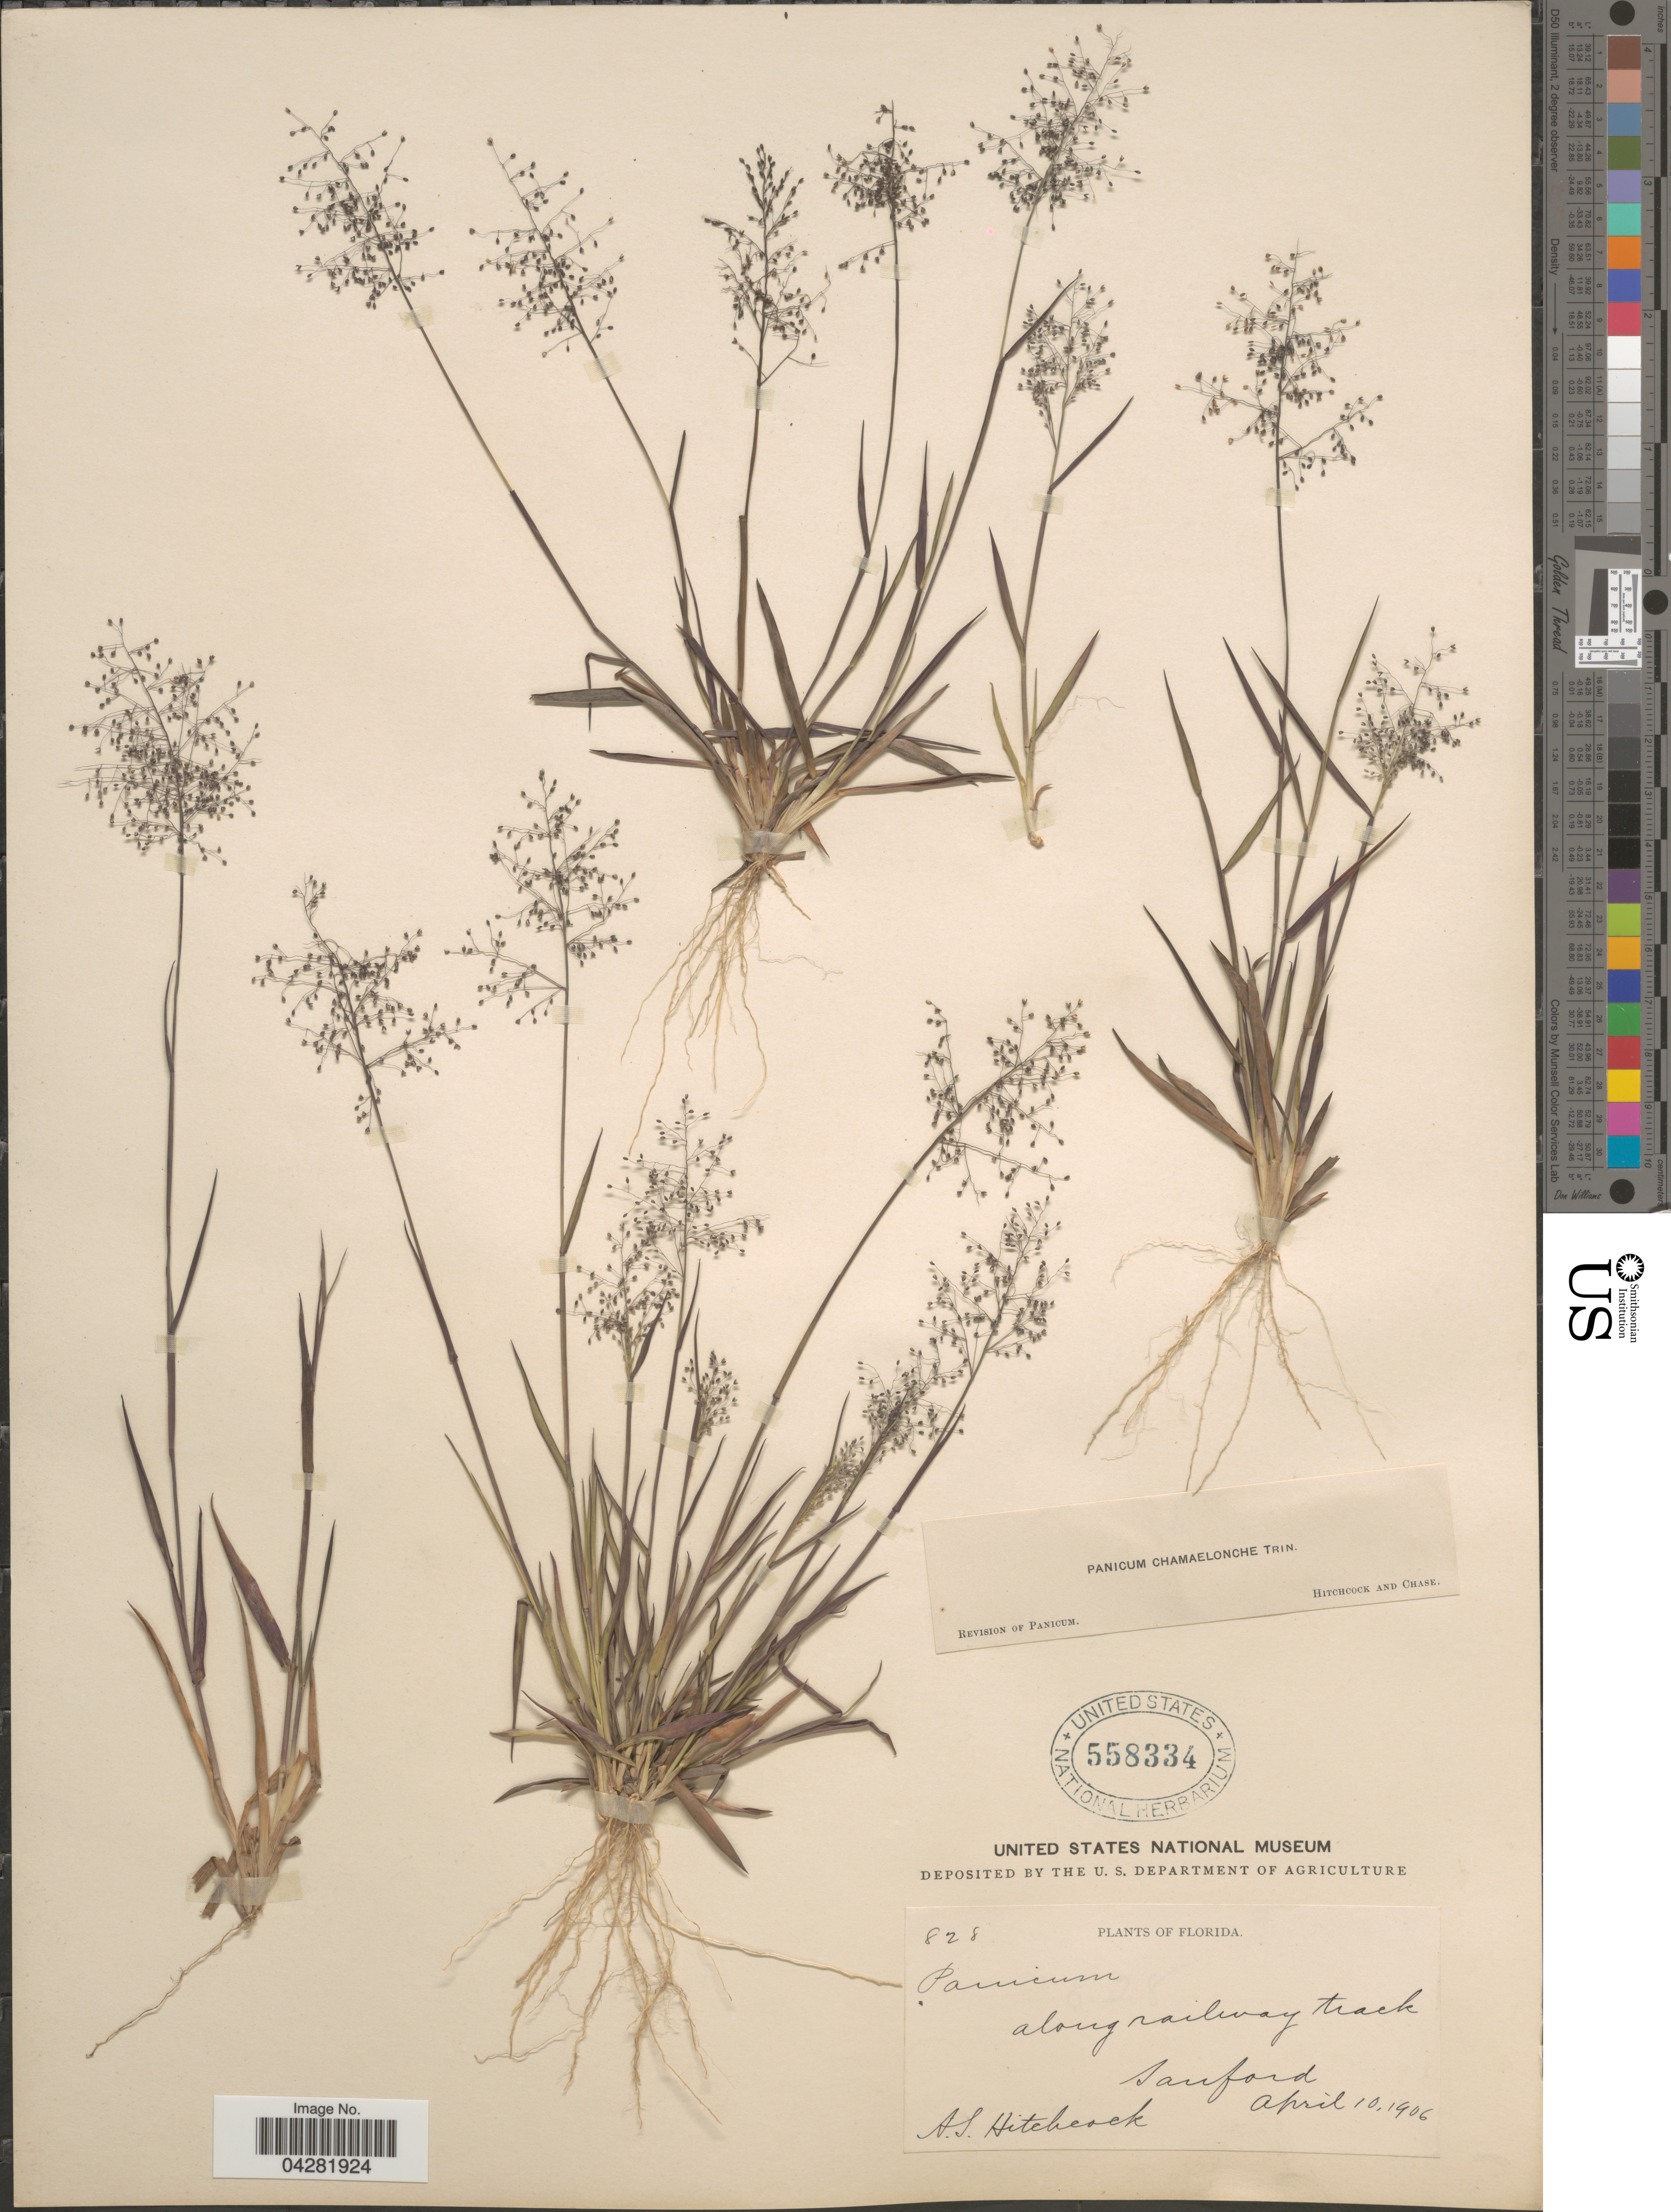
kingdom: Plantae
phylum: Tracheophyta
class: Liliopsida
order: Poales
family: Poaceae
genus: Dichanthelium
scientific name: Dichanthelium ensifolium var. ensifolium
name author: (Baldwin ex Elliot) Gould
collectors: A. S. Hitchcock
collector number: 828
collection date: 1906-04-10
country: United States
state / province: Florida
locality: Sanford.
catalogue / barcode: US 558334